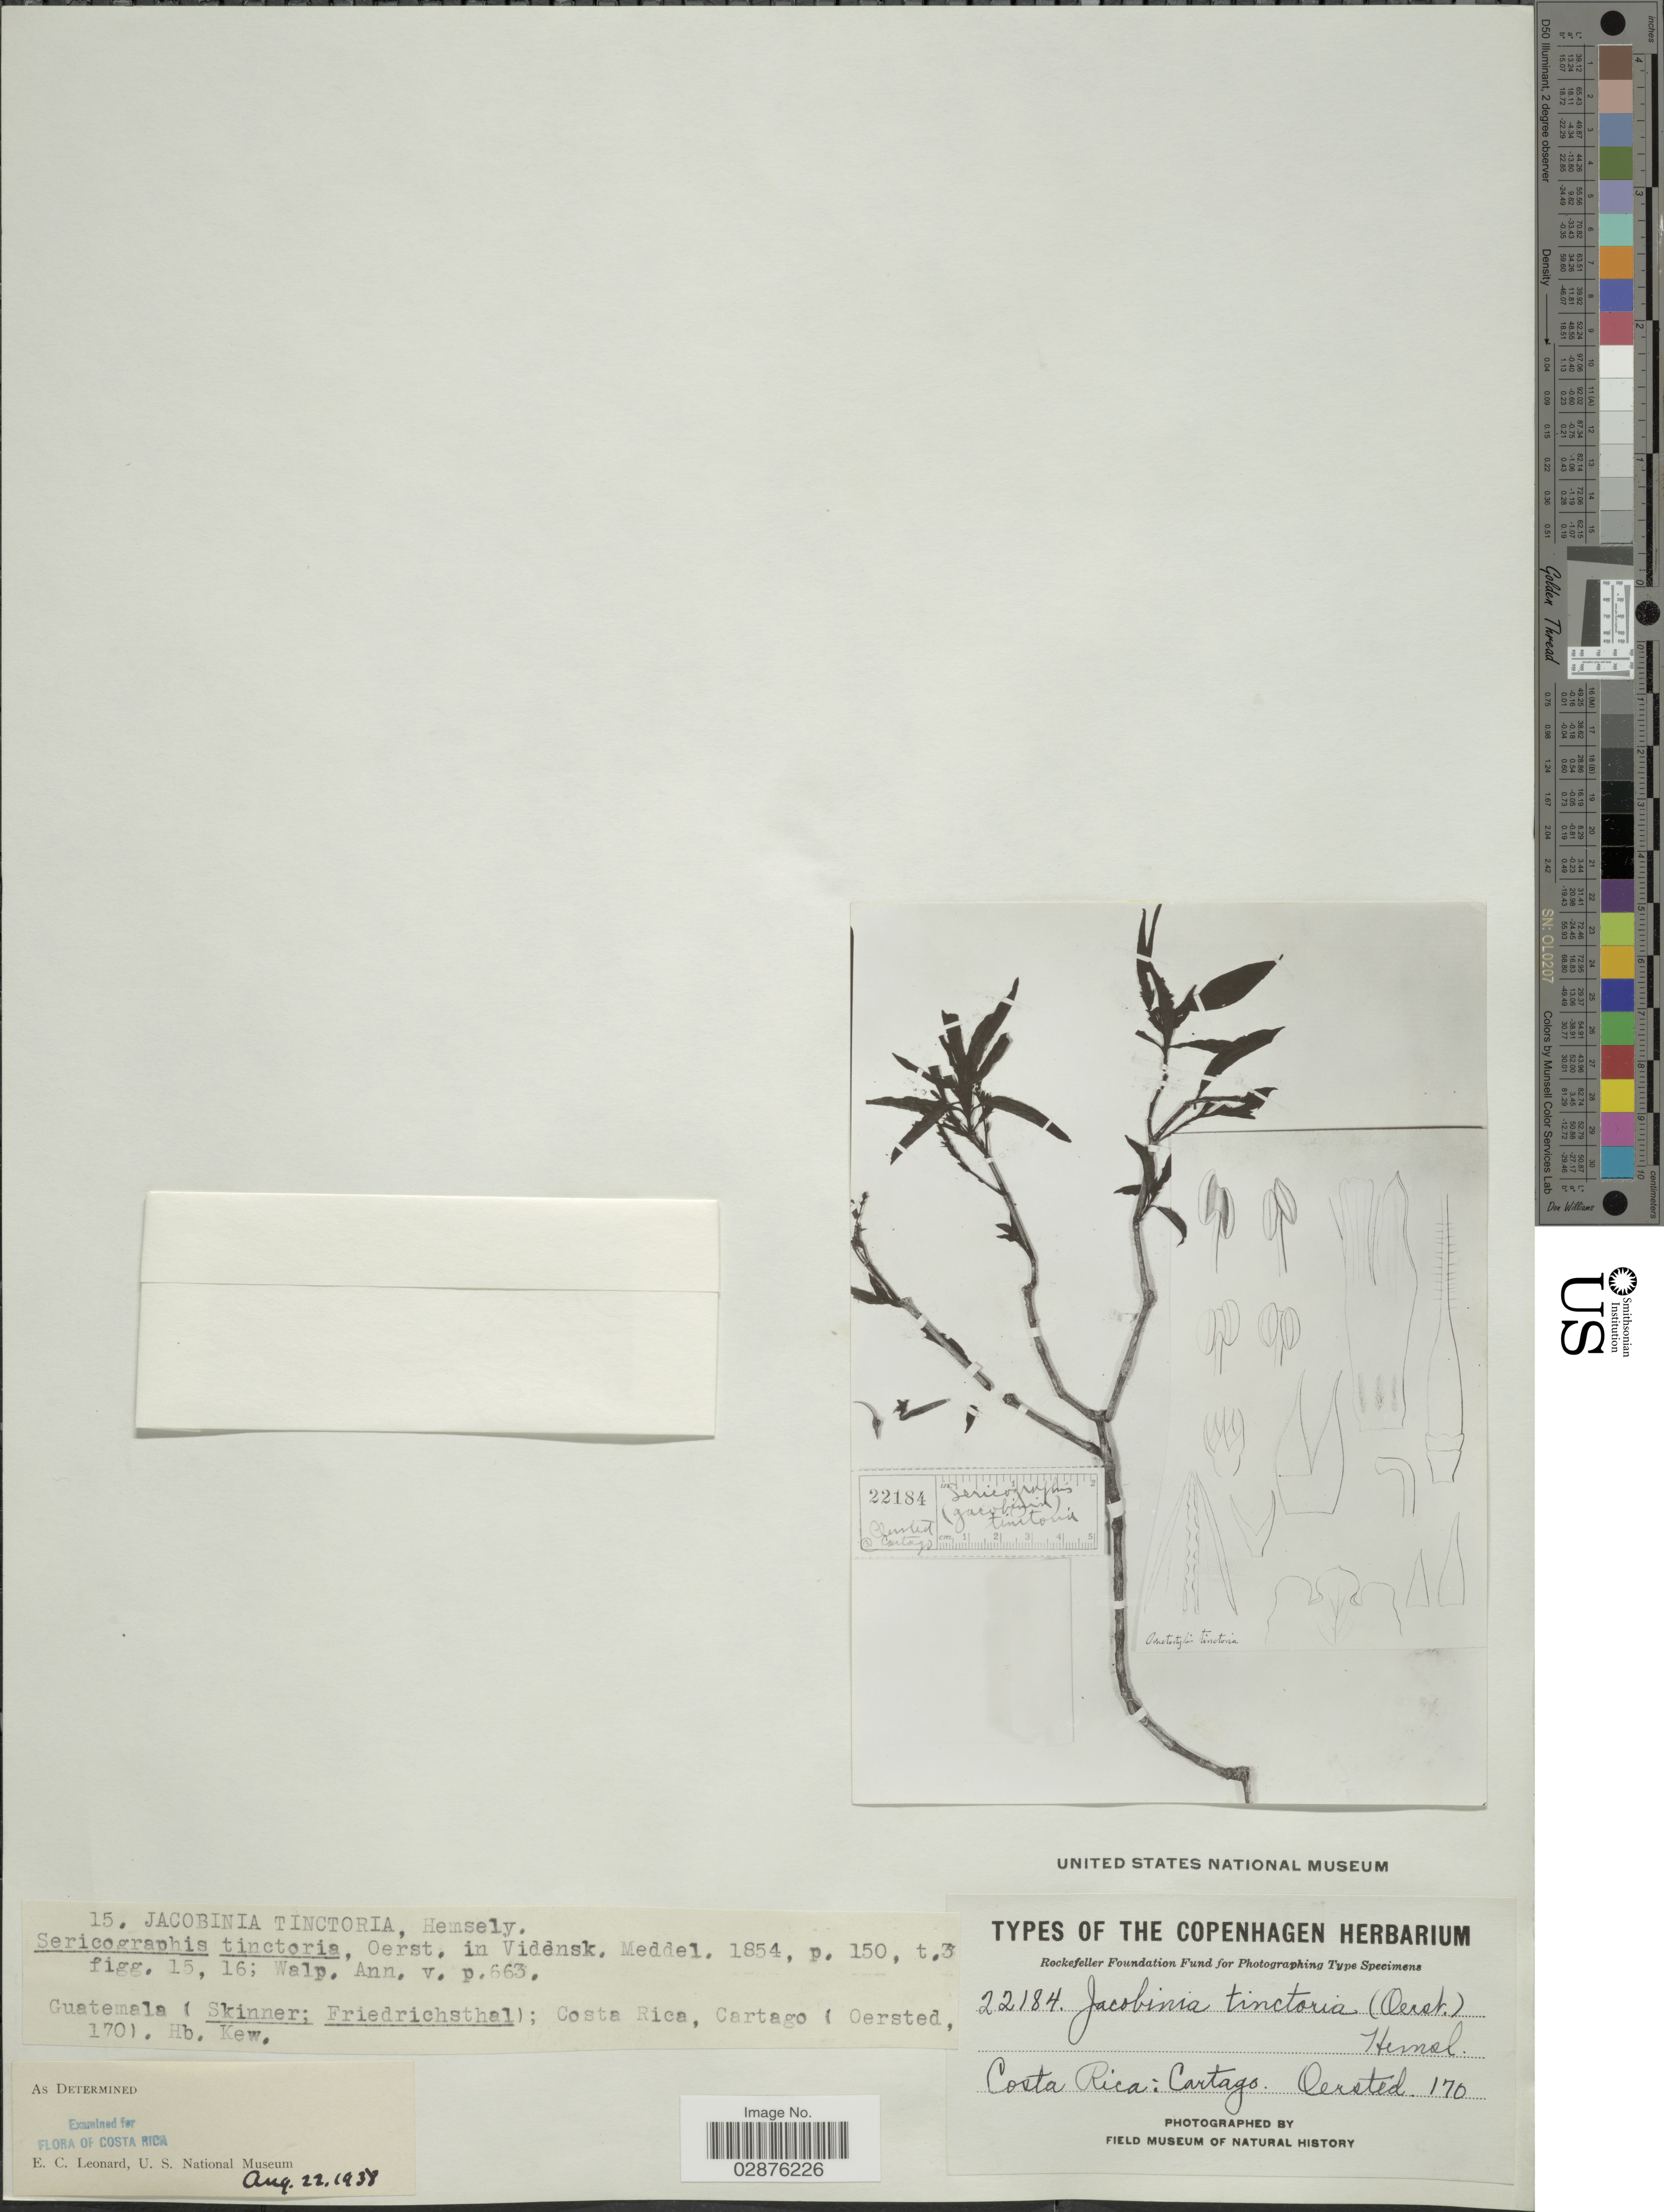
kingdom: Plantae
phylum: Tracheophyta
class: Magnoliopsida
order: Lamiales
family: Acanthaceae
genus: Justicia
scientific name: Justicia colorifera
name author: V.A.W. Graham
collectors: Oersted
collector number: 170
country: Costa Rica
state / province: Cartago